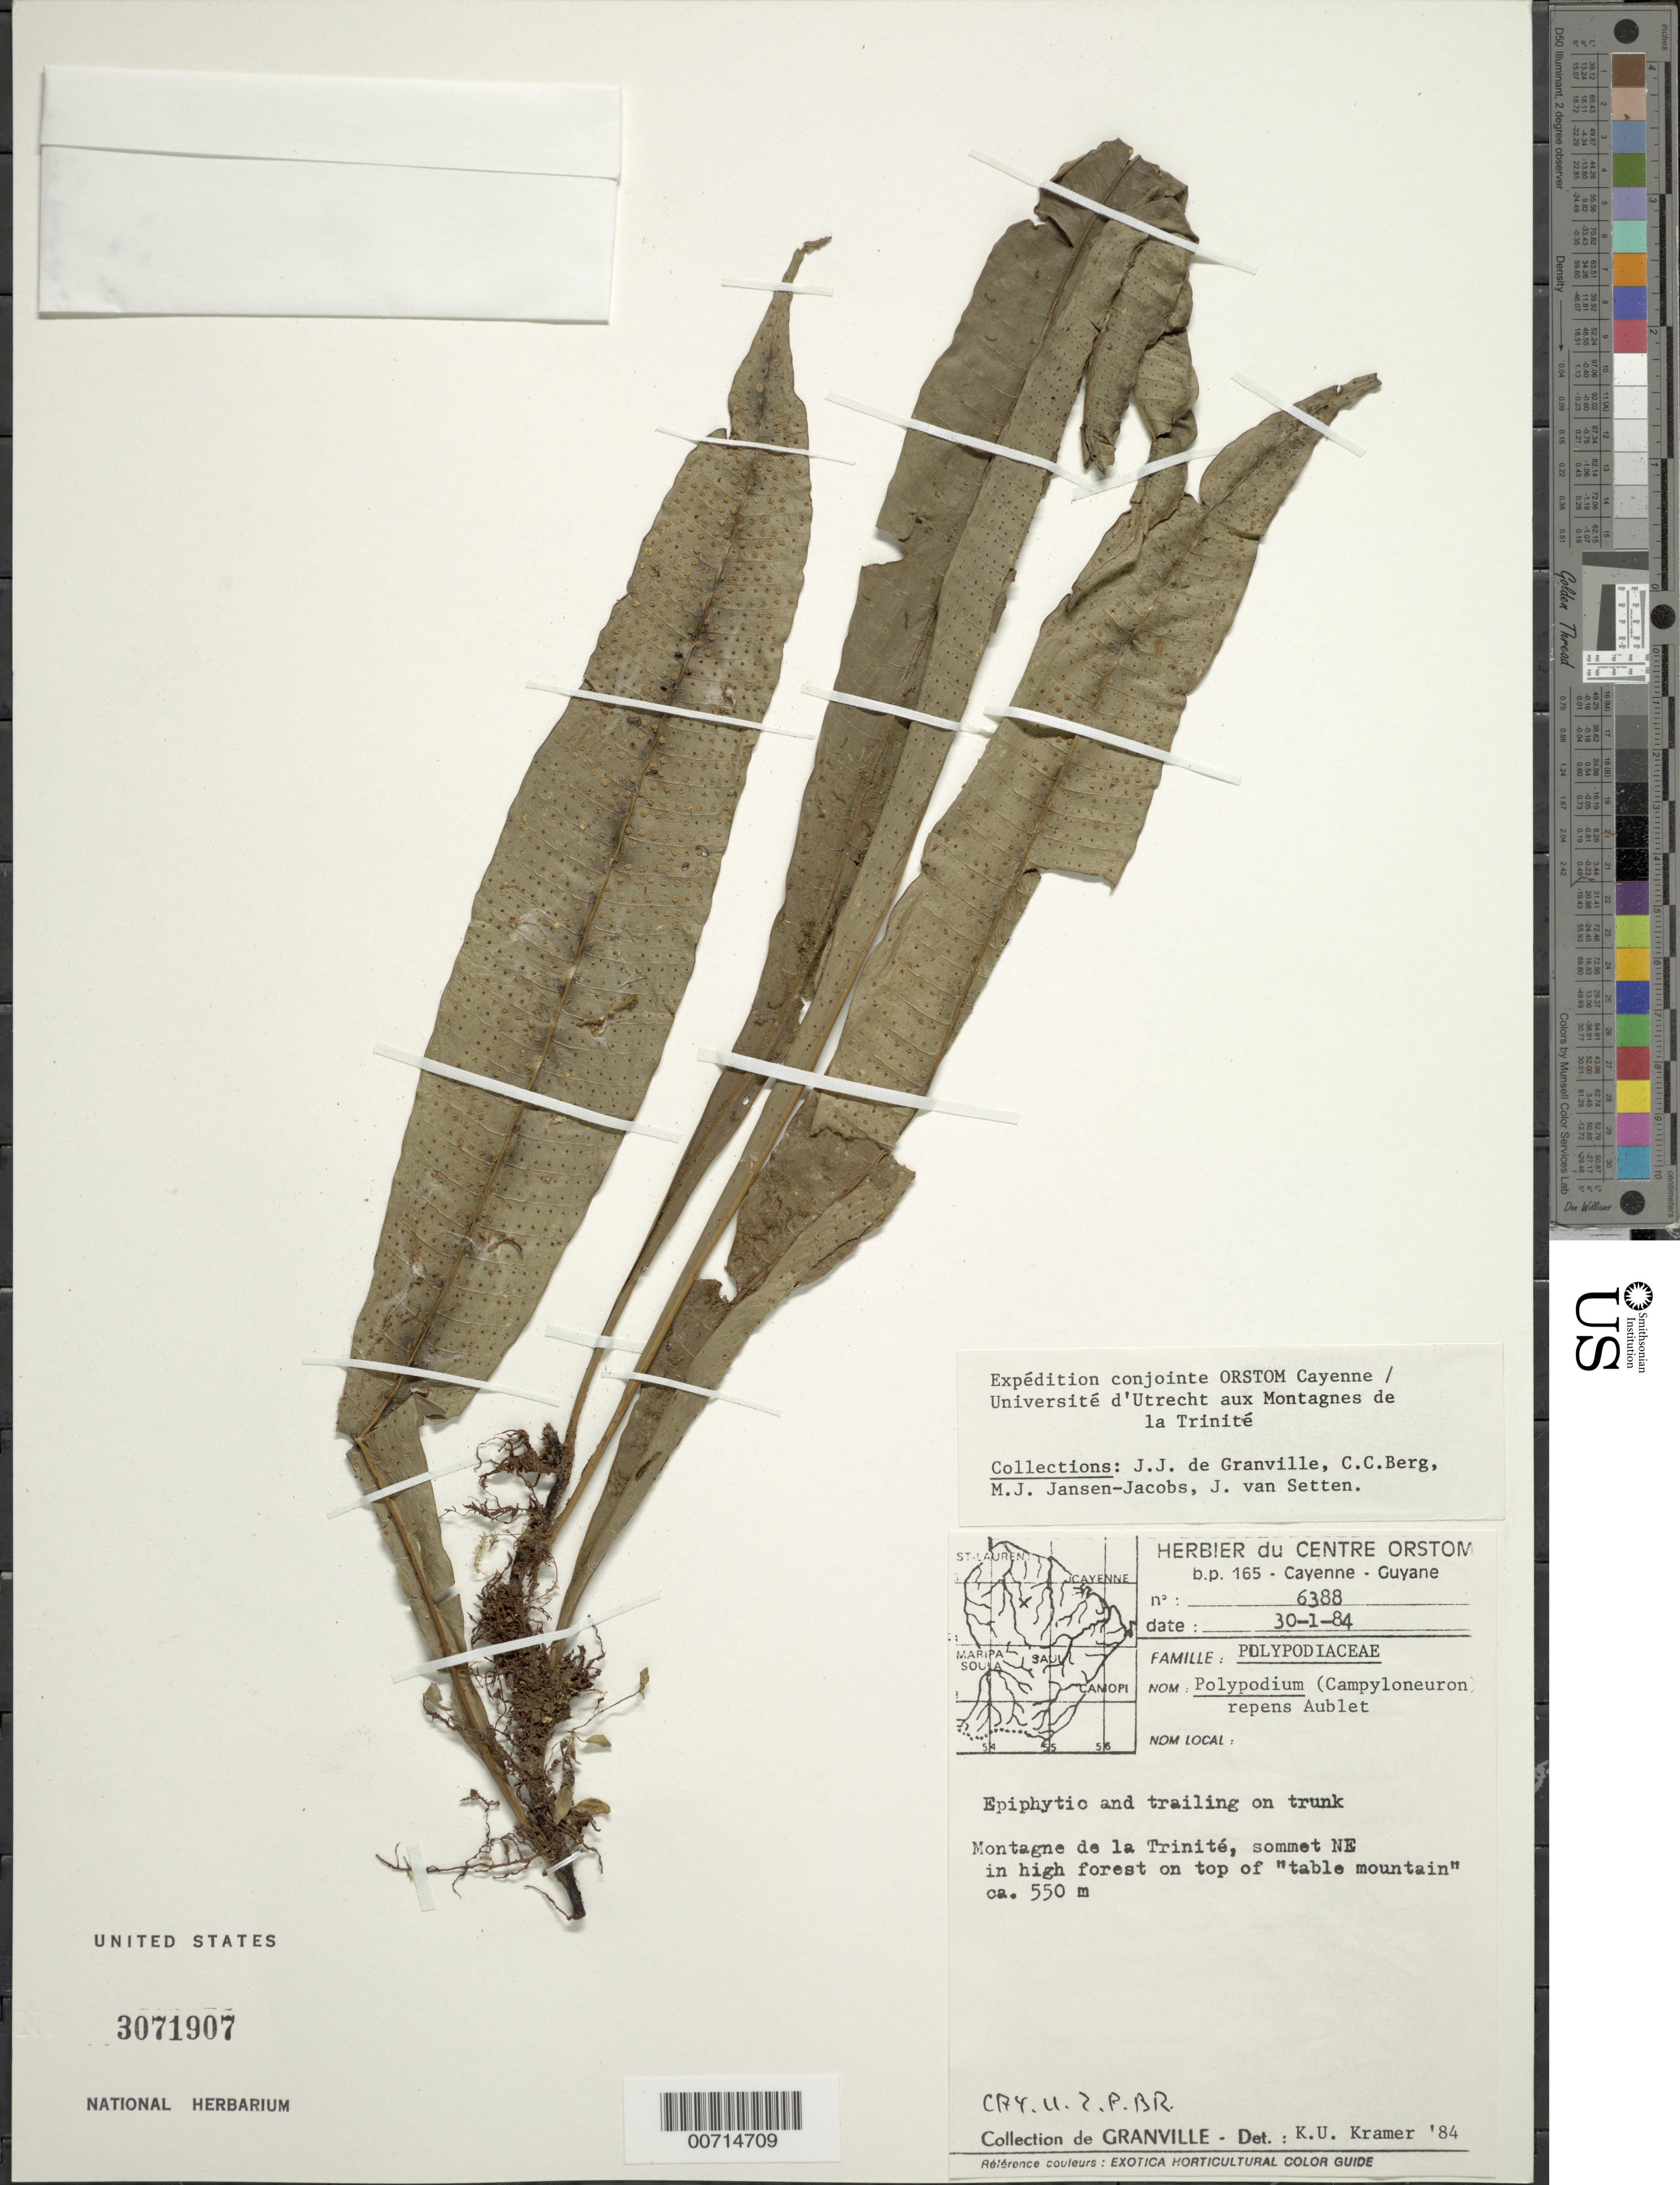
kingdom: Plantae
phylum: Tracheophyta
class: Polypodiopsida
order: Polypodiales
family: Polypodiaceae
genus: Campyloneurum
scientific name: Campyloneurum repens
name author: (Aubl.) C. Presl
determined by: Kramer, K. U.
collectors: J.-J. de Granville, C. C. Berg, M. J. Jansen-Jacobs & J. van Setten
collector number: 6388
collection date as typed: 30-Jan-84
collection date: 1984-01-30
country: French Guiana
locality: Montagnes de la Trinité, sommet NE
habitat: High forest, on top of table mountain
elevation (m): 550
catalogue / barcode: US 3071907